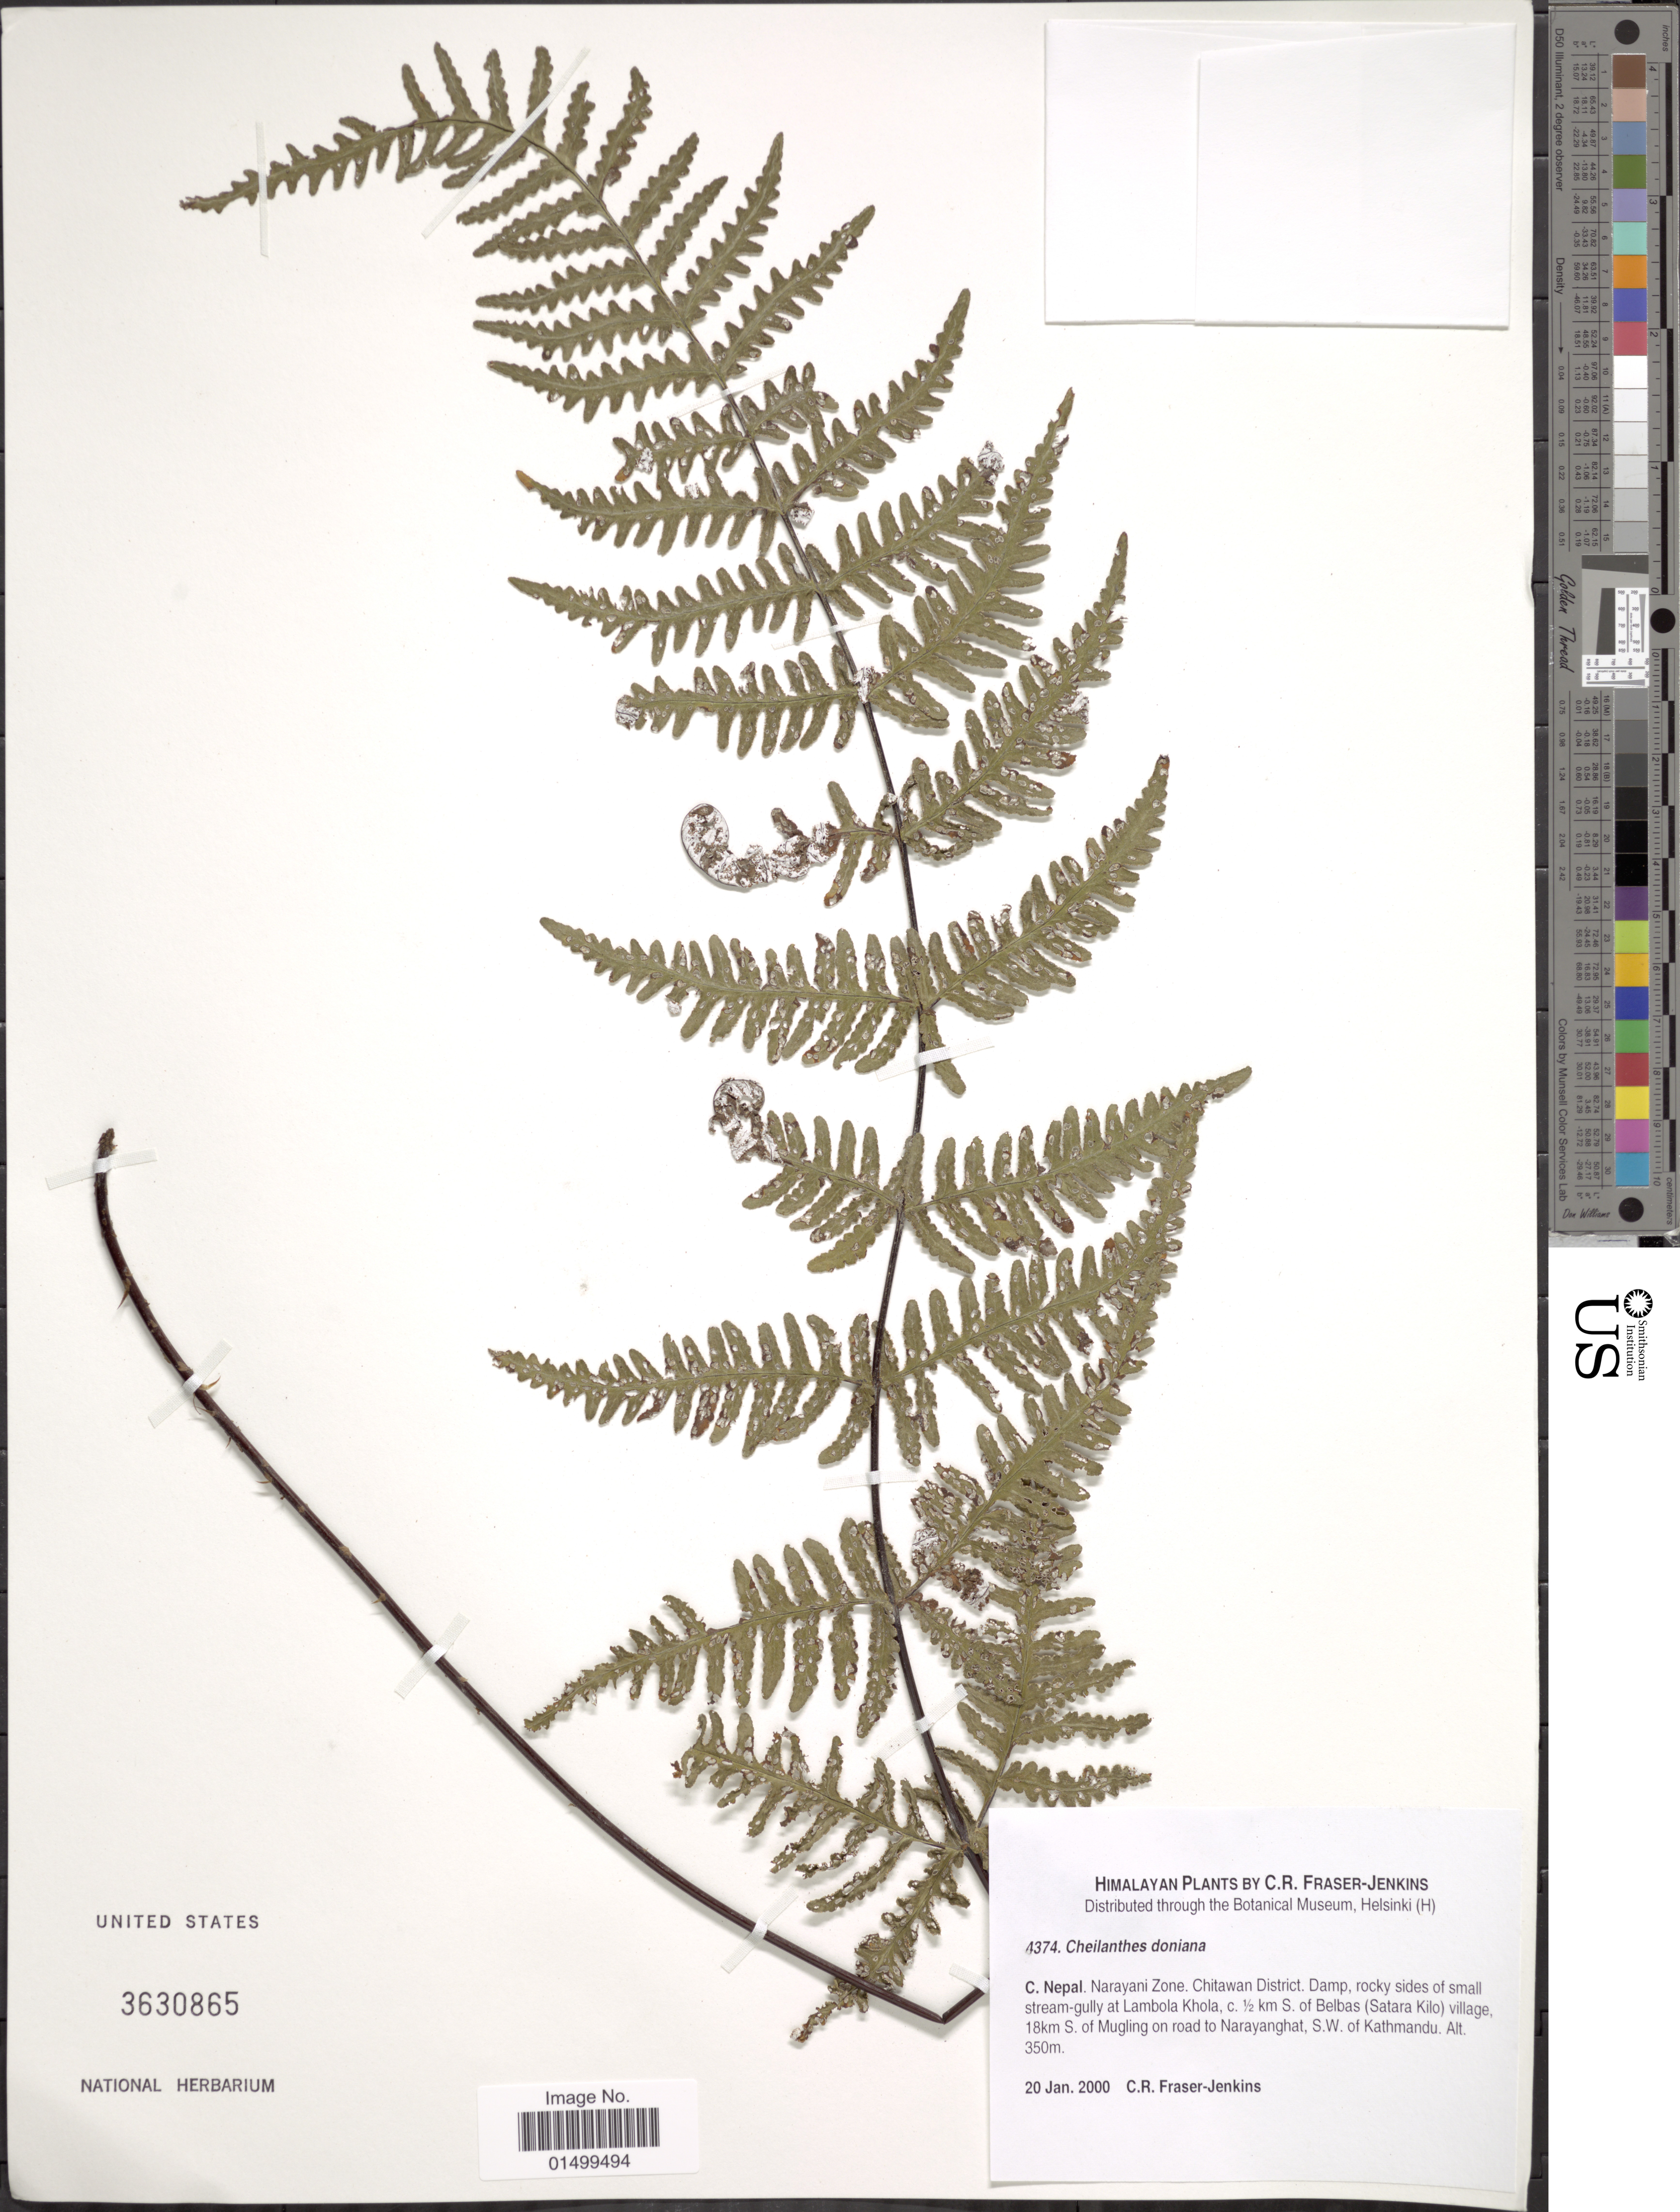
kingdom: Plantae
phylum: Tracheophyta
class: Polypodiopsida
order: Polypodiales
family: Pteridaceae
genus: Cheilanthes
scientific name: Cheilanthes doniana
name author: Fraser-Jenk. & Khullar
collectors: C. R. Fraser-Jenkins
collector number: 4374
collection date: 2001-01-20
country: Nepal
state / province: Narayani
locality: Chitawan District. Damp, rocky sides of small stream- gully at Lambola khola, c. 1/2 km S. of Belbas (Satara Kilo) village, 18 km S. of Mugling on road to Narayanghat, S.W. of Kathmandu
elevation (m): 350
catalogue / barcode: US 3630865